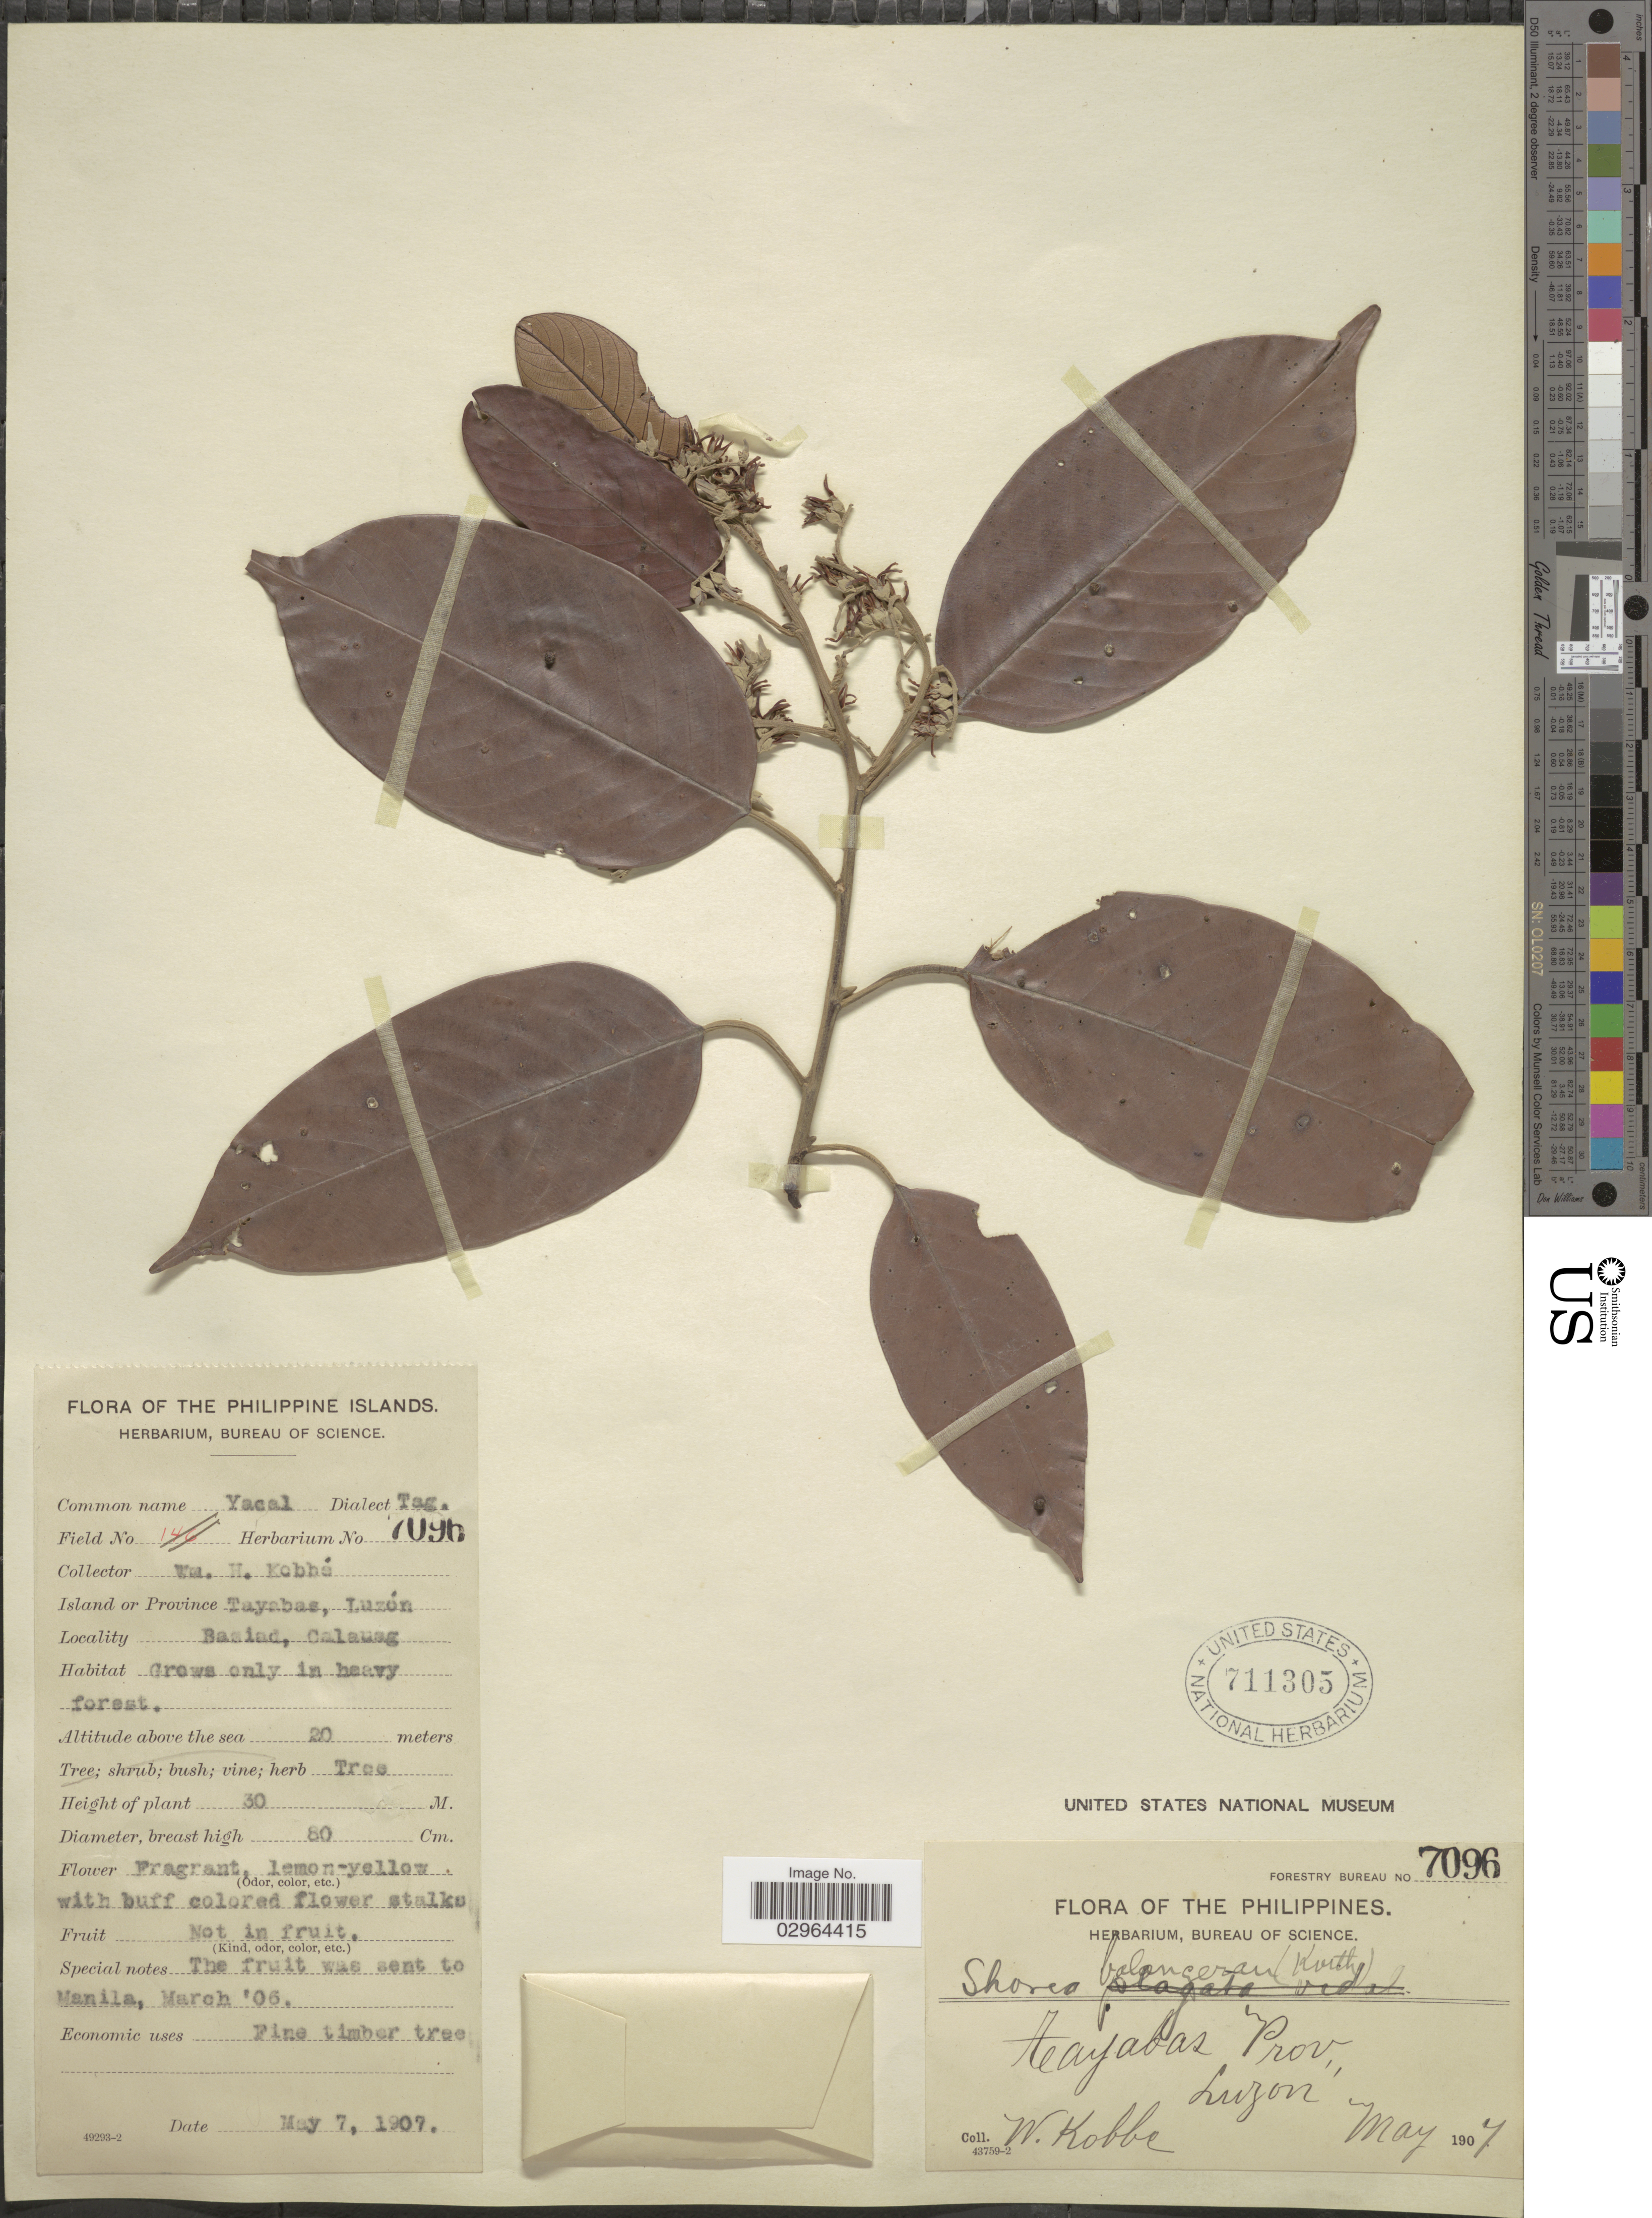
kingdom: Plantae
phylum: Tracheophyta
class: Magnoliopsida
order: Malvales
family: Dipterocarpaceae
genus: Shorea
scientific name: Shorea astylosa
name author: Foxw.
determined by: Strong, Mark T., (BOT), Smithsonian Institution - National Museum of Natural History (UNITED STATES)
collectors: W. Kobbé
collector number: Forestry Bureau 7096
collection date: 1907-05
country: Philippines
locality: Tayabas Prov., Luzon, Basiad, Calauag.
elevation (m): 20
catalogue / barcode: US 711305